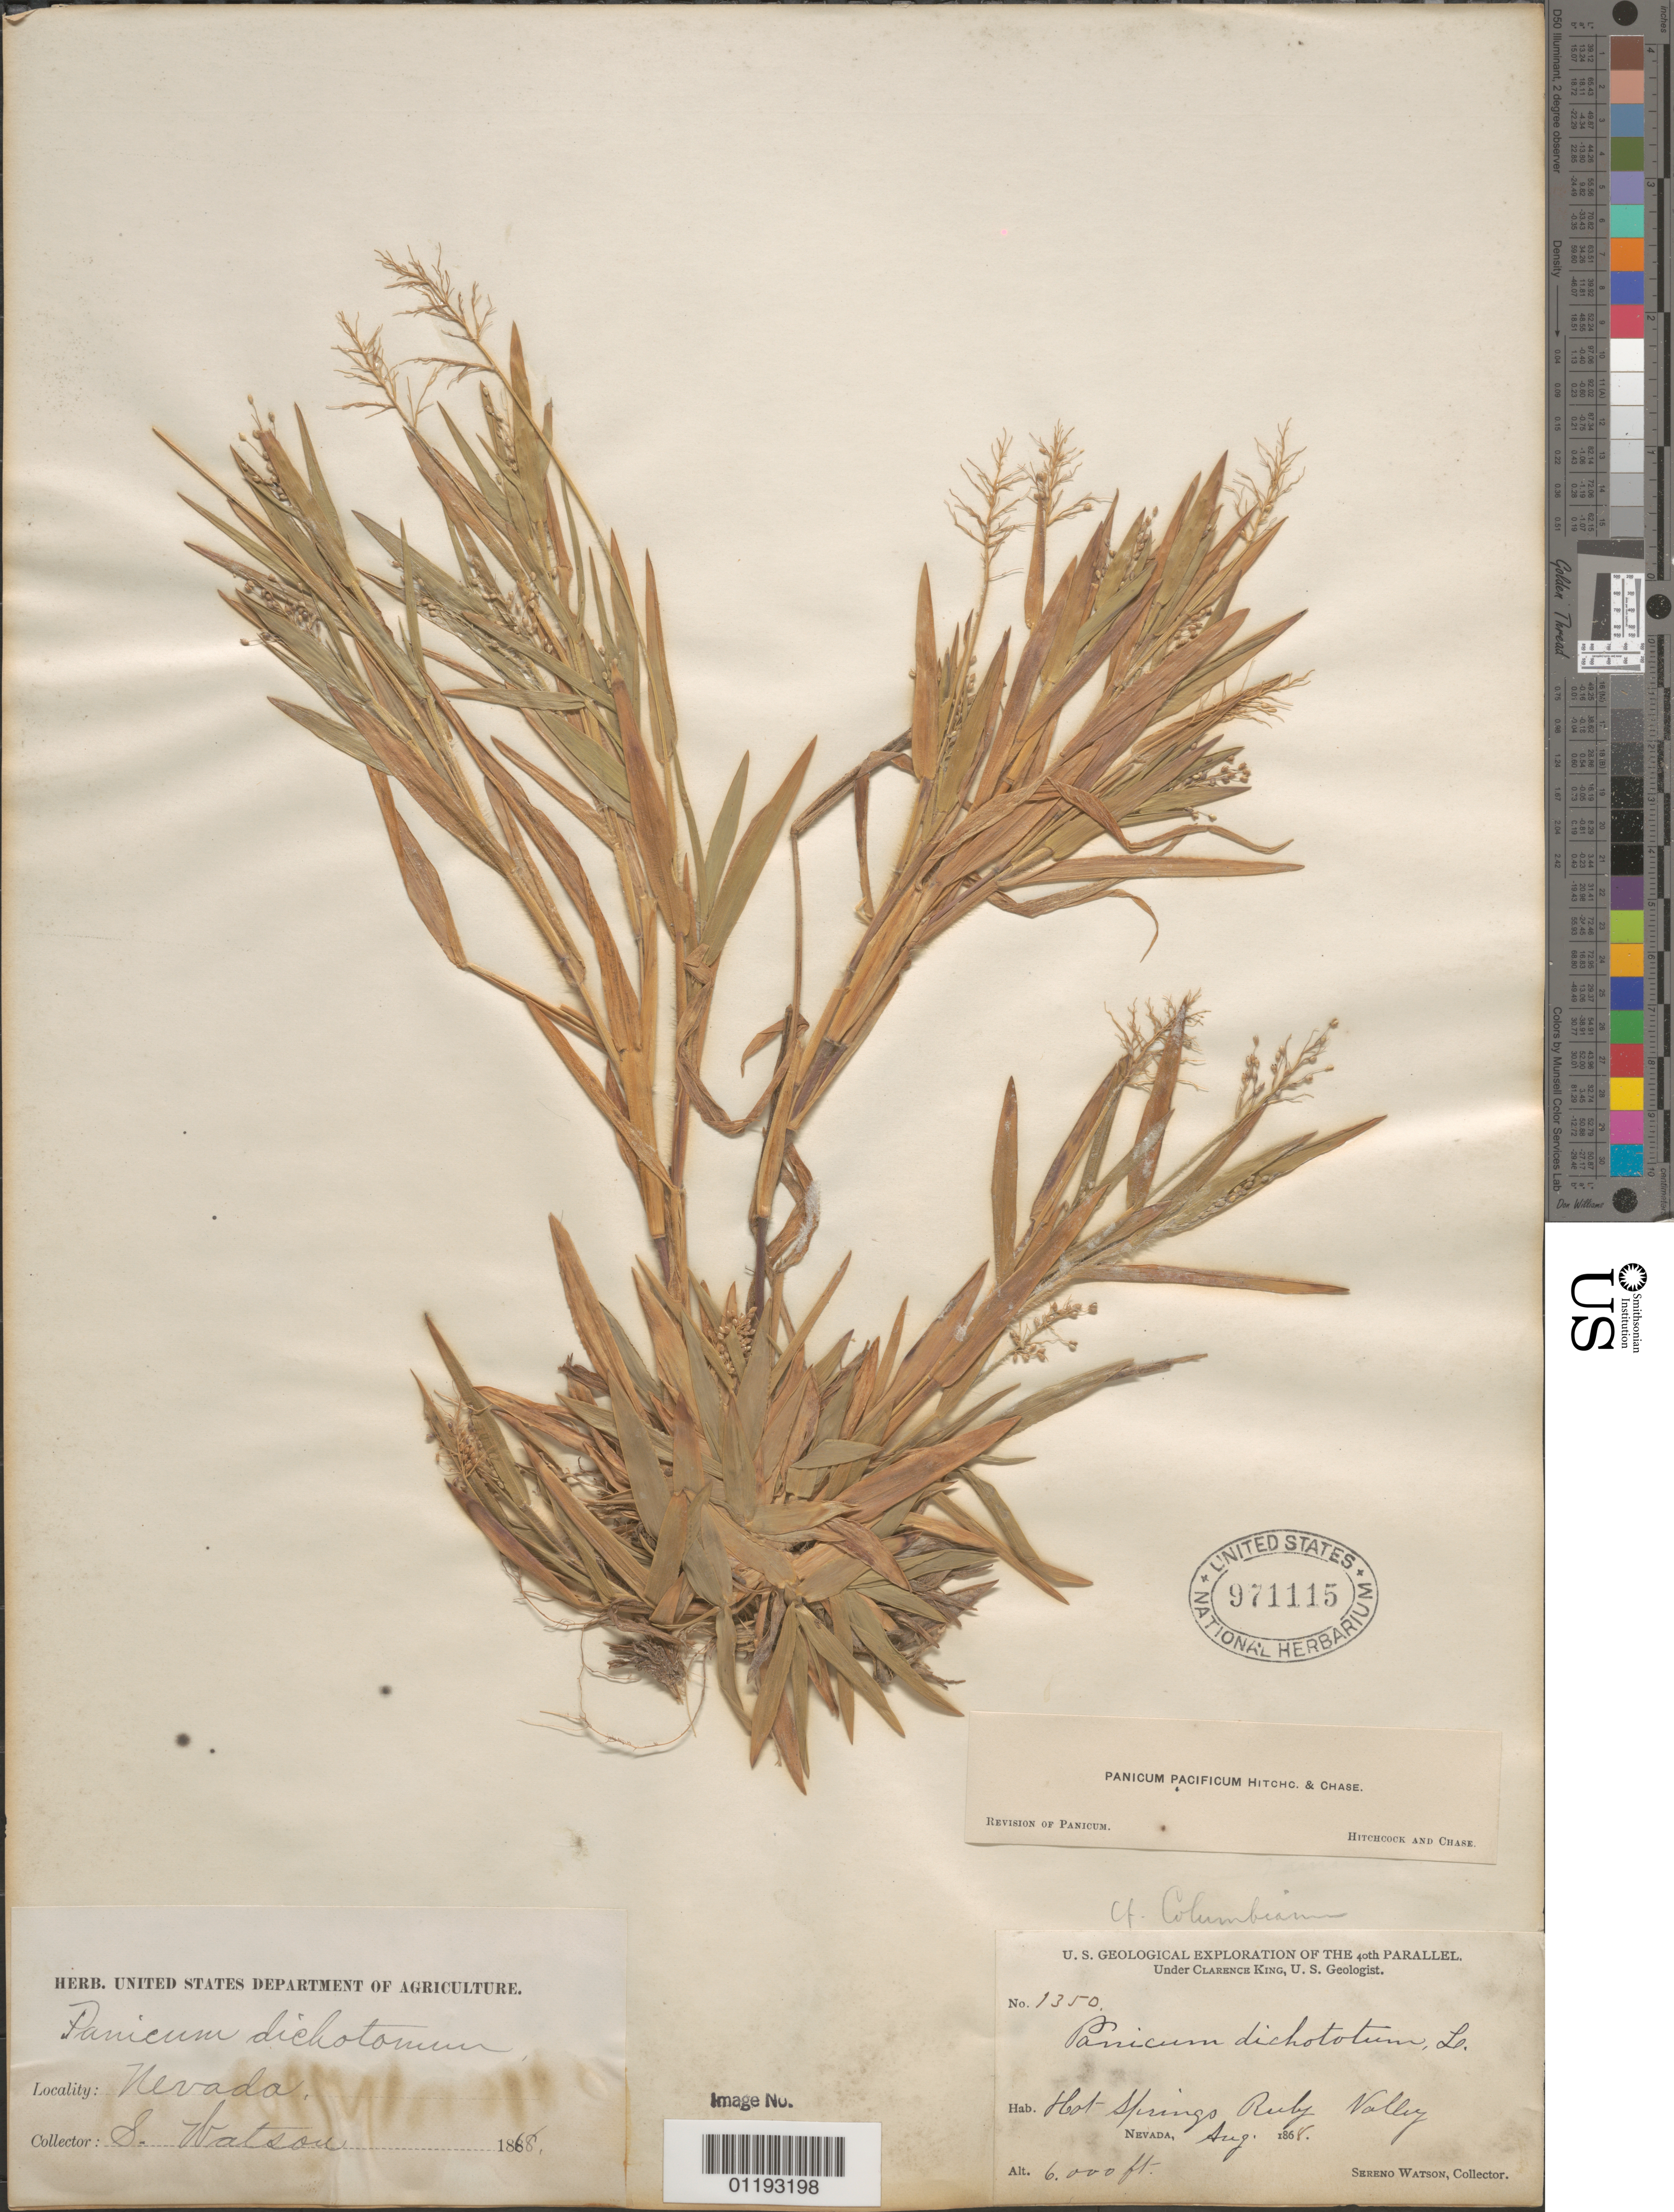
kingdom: Plantae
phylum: Tracheophyta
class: Liliopsida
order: Poales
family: Poaceae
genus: Panicum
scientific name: Panicum pacificum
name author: Hitchc. & Chase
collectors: S. Watson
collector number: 1350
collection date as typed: Aug 1868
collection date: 1868-08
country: United States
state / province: Nevada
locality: Hot Springs, Ruby Valley.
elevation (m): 1829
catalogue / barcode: US 971115